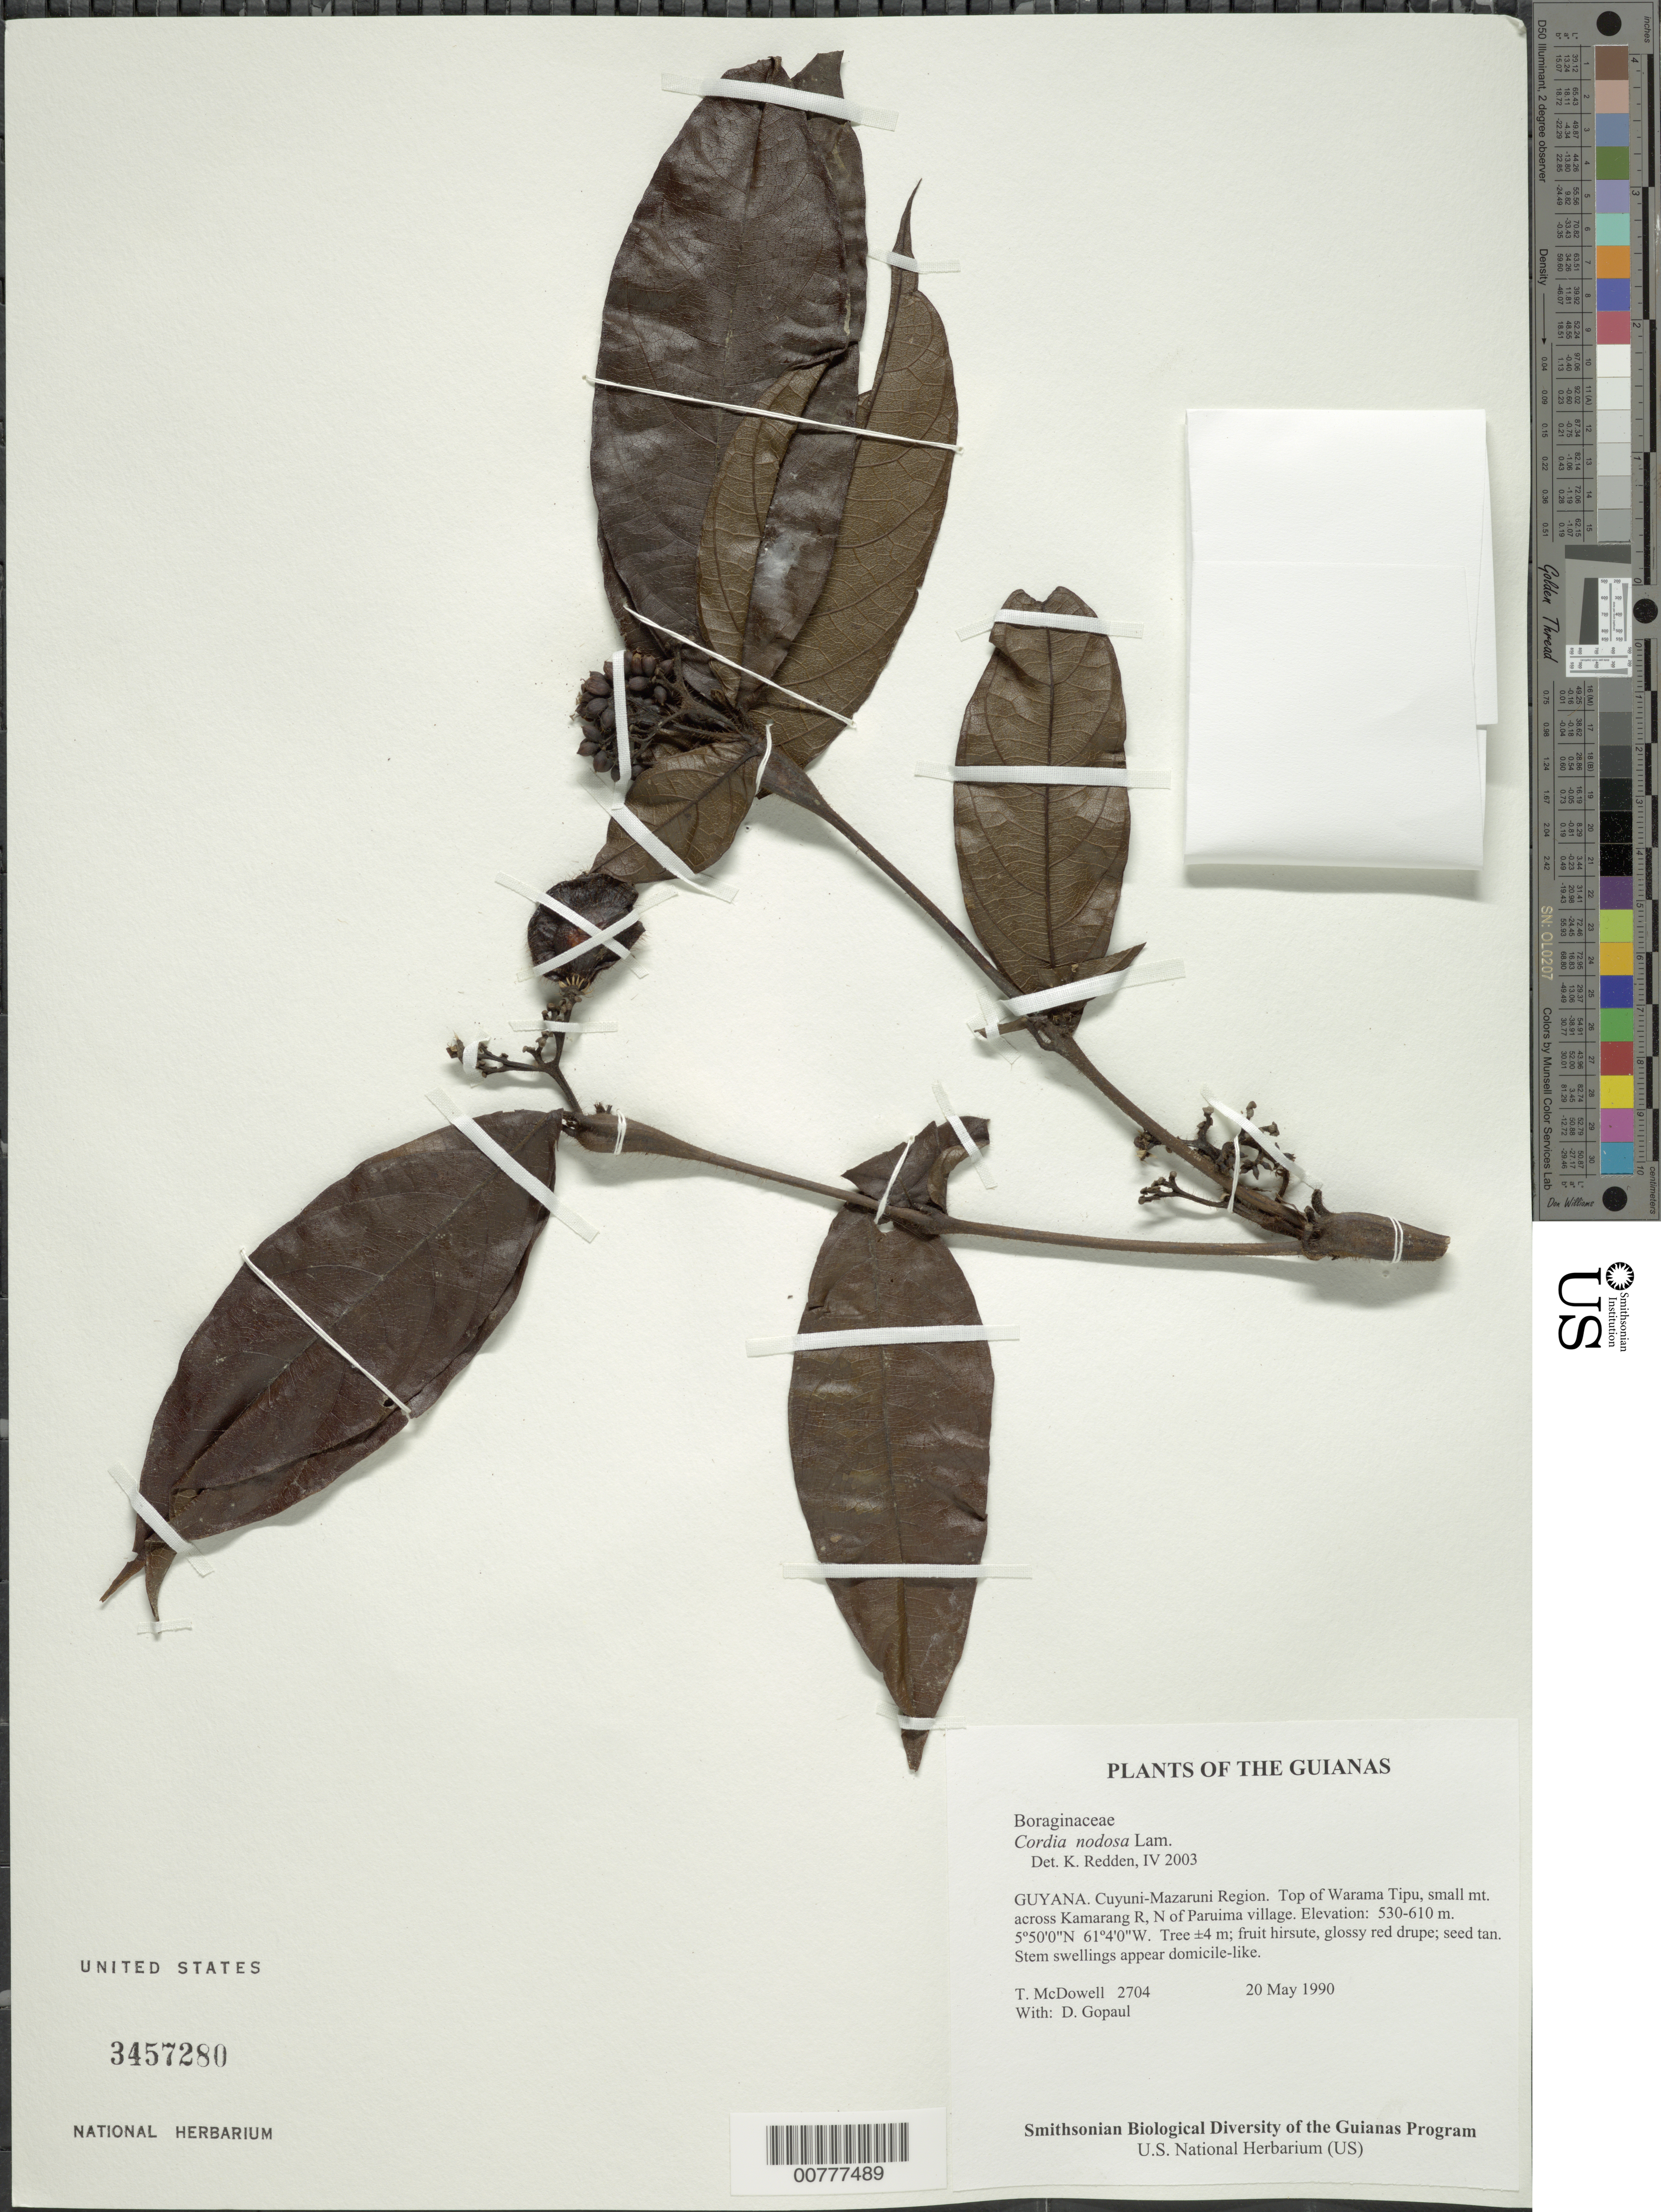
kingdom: Plantae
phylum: Tracheophyta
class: Magnoliopsida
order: Boraginales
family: Cordiaceae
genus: Cordia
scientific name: Cordia nodosa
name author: Lam.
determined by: Redden, K. M.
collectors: T. McDowell & D. Gopaul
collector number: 2704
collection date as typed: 20 May 1990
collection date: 1990-05-20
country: Guyana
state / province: Cuyuni-Mazaruni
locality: Top of Warama Tipu, small mt. across Kamarang R, N of Paruima village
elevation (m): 530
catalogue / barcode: US 3457280